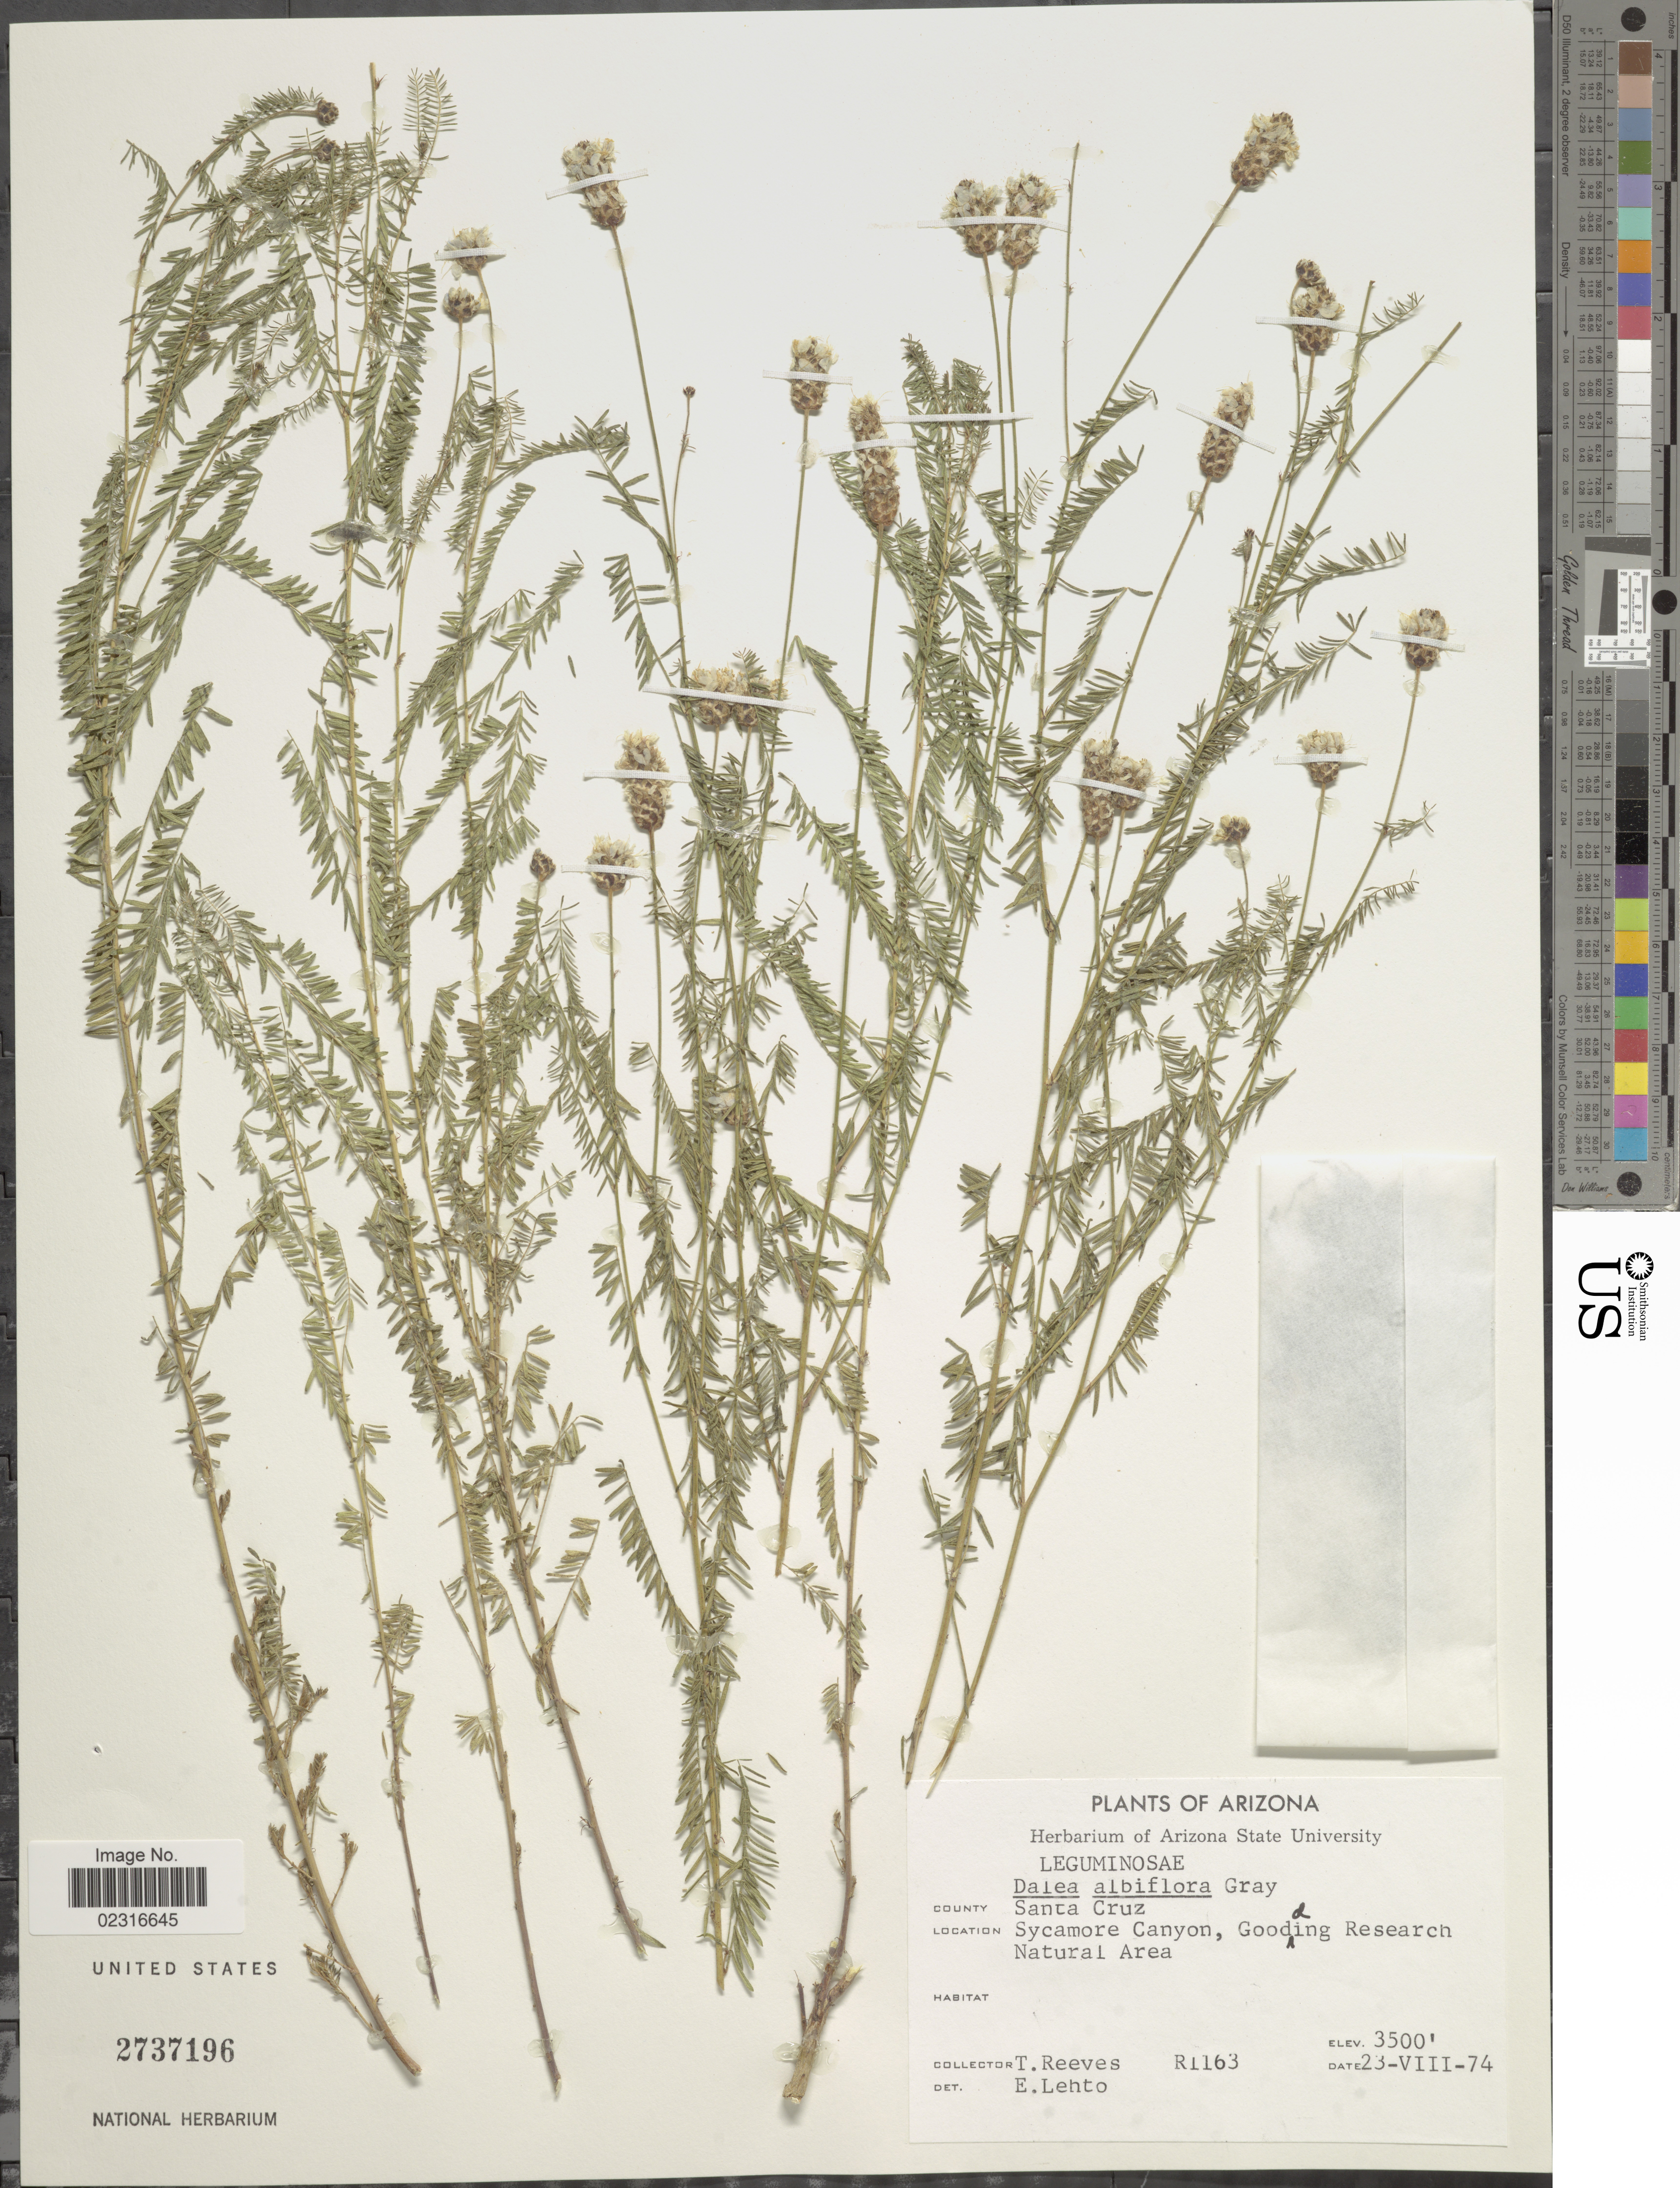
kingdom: Plantae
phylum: Tracheophyta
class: Magnoliopsida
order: Fabales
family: Fabaceae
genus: Dalea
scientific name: Dalea albiflora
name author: A. Gray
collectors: T. Reeves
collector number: R1163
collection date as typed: Transcribed d/m/y: 23/8/74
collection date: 1974-08-23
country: United States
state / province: Arizona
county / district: Santa Cruz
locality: Santa Cruz County. Sycamore Canyon, Goodding Research Natural Area.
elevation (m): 1067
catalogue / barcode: US 2737196